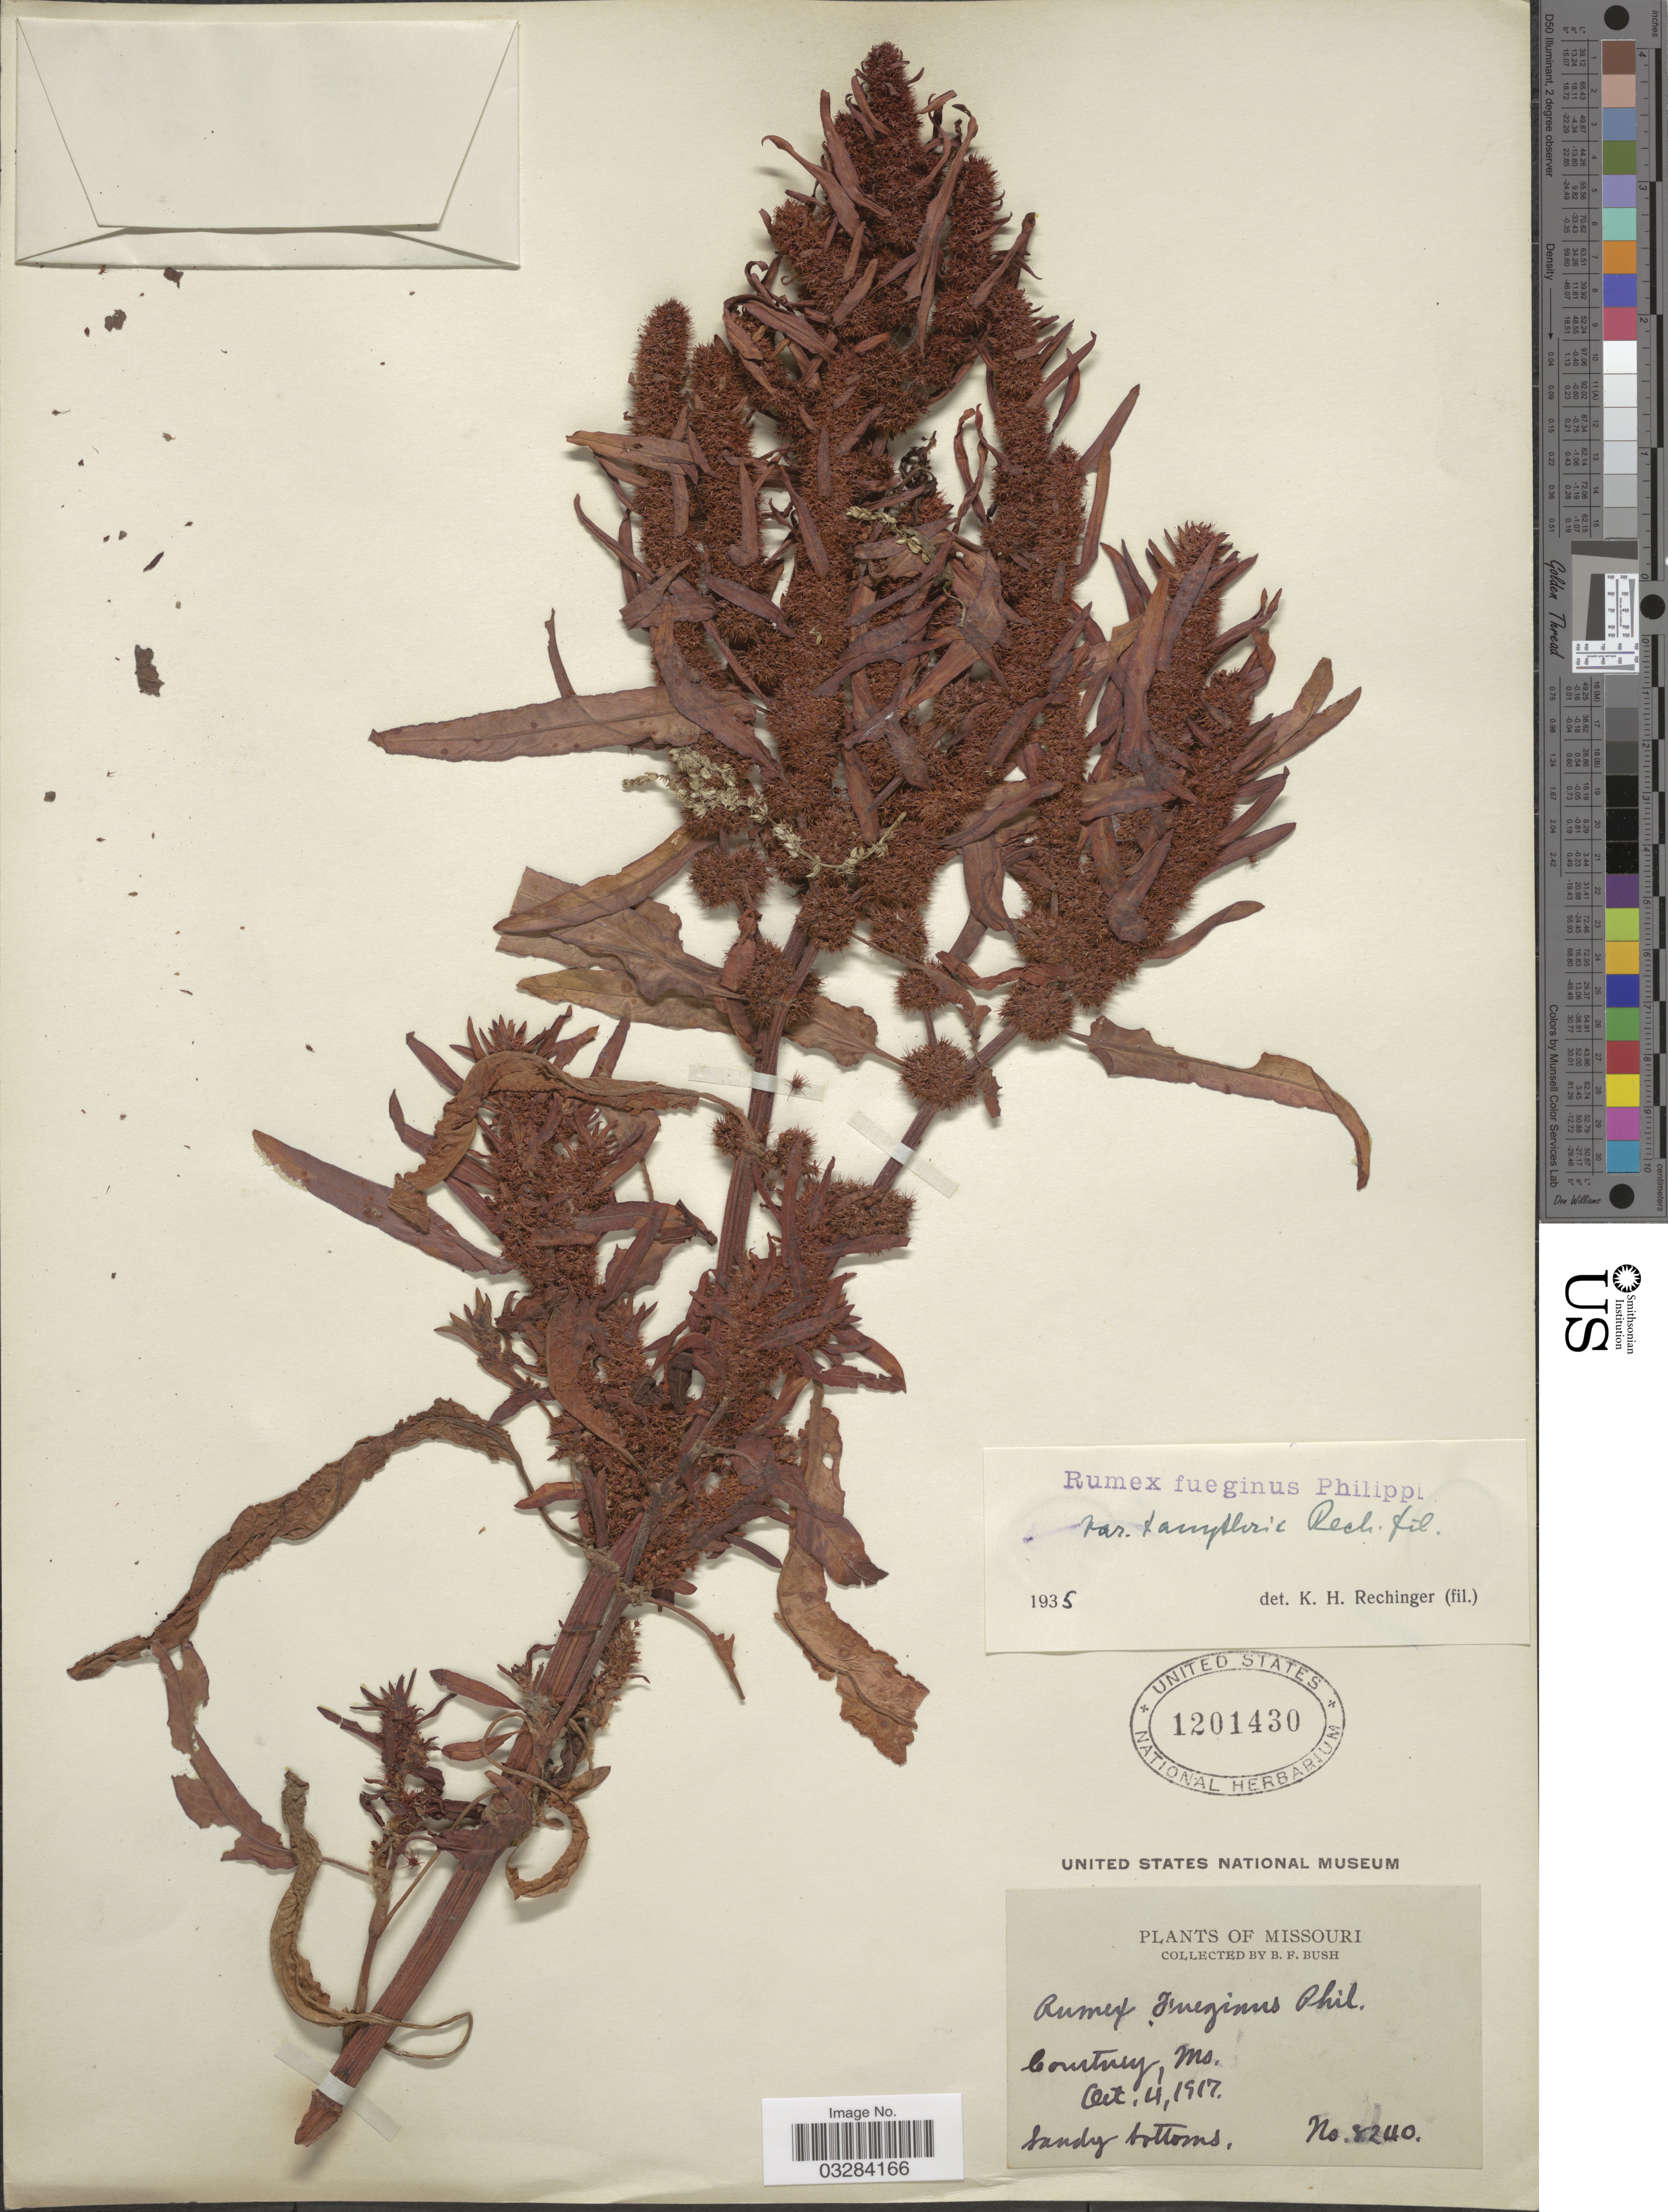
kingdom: Plantae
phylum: Tracheophyta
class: Magnoliopsida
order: Caryophyllales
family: Polygonaceae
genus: Rumex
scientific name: Rumex maritimus var. fueginus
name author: (Phil.) Dusén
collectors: B. F. Bush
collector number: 8240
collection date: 1917-10-04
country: United States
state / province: Missouri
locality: Courtney.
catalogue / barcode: US 1201430